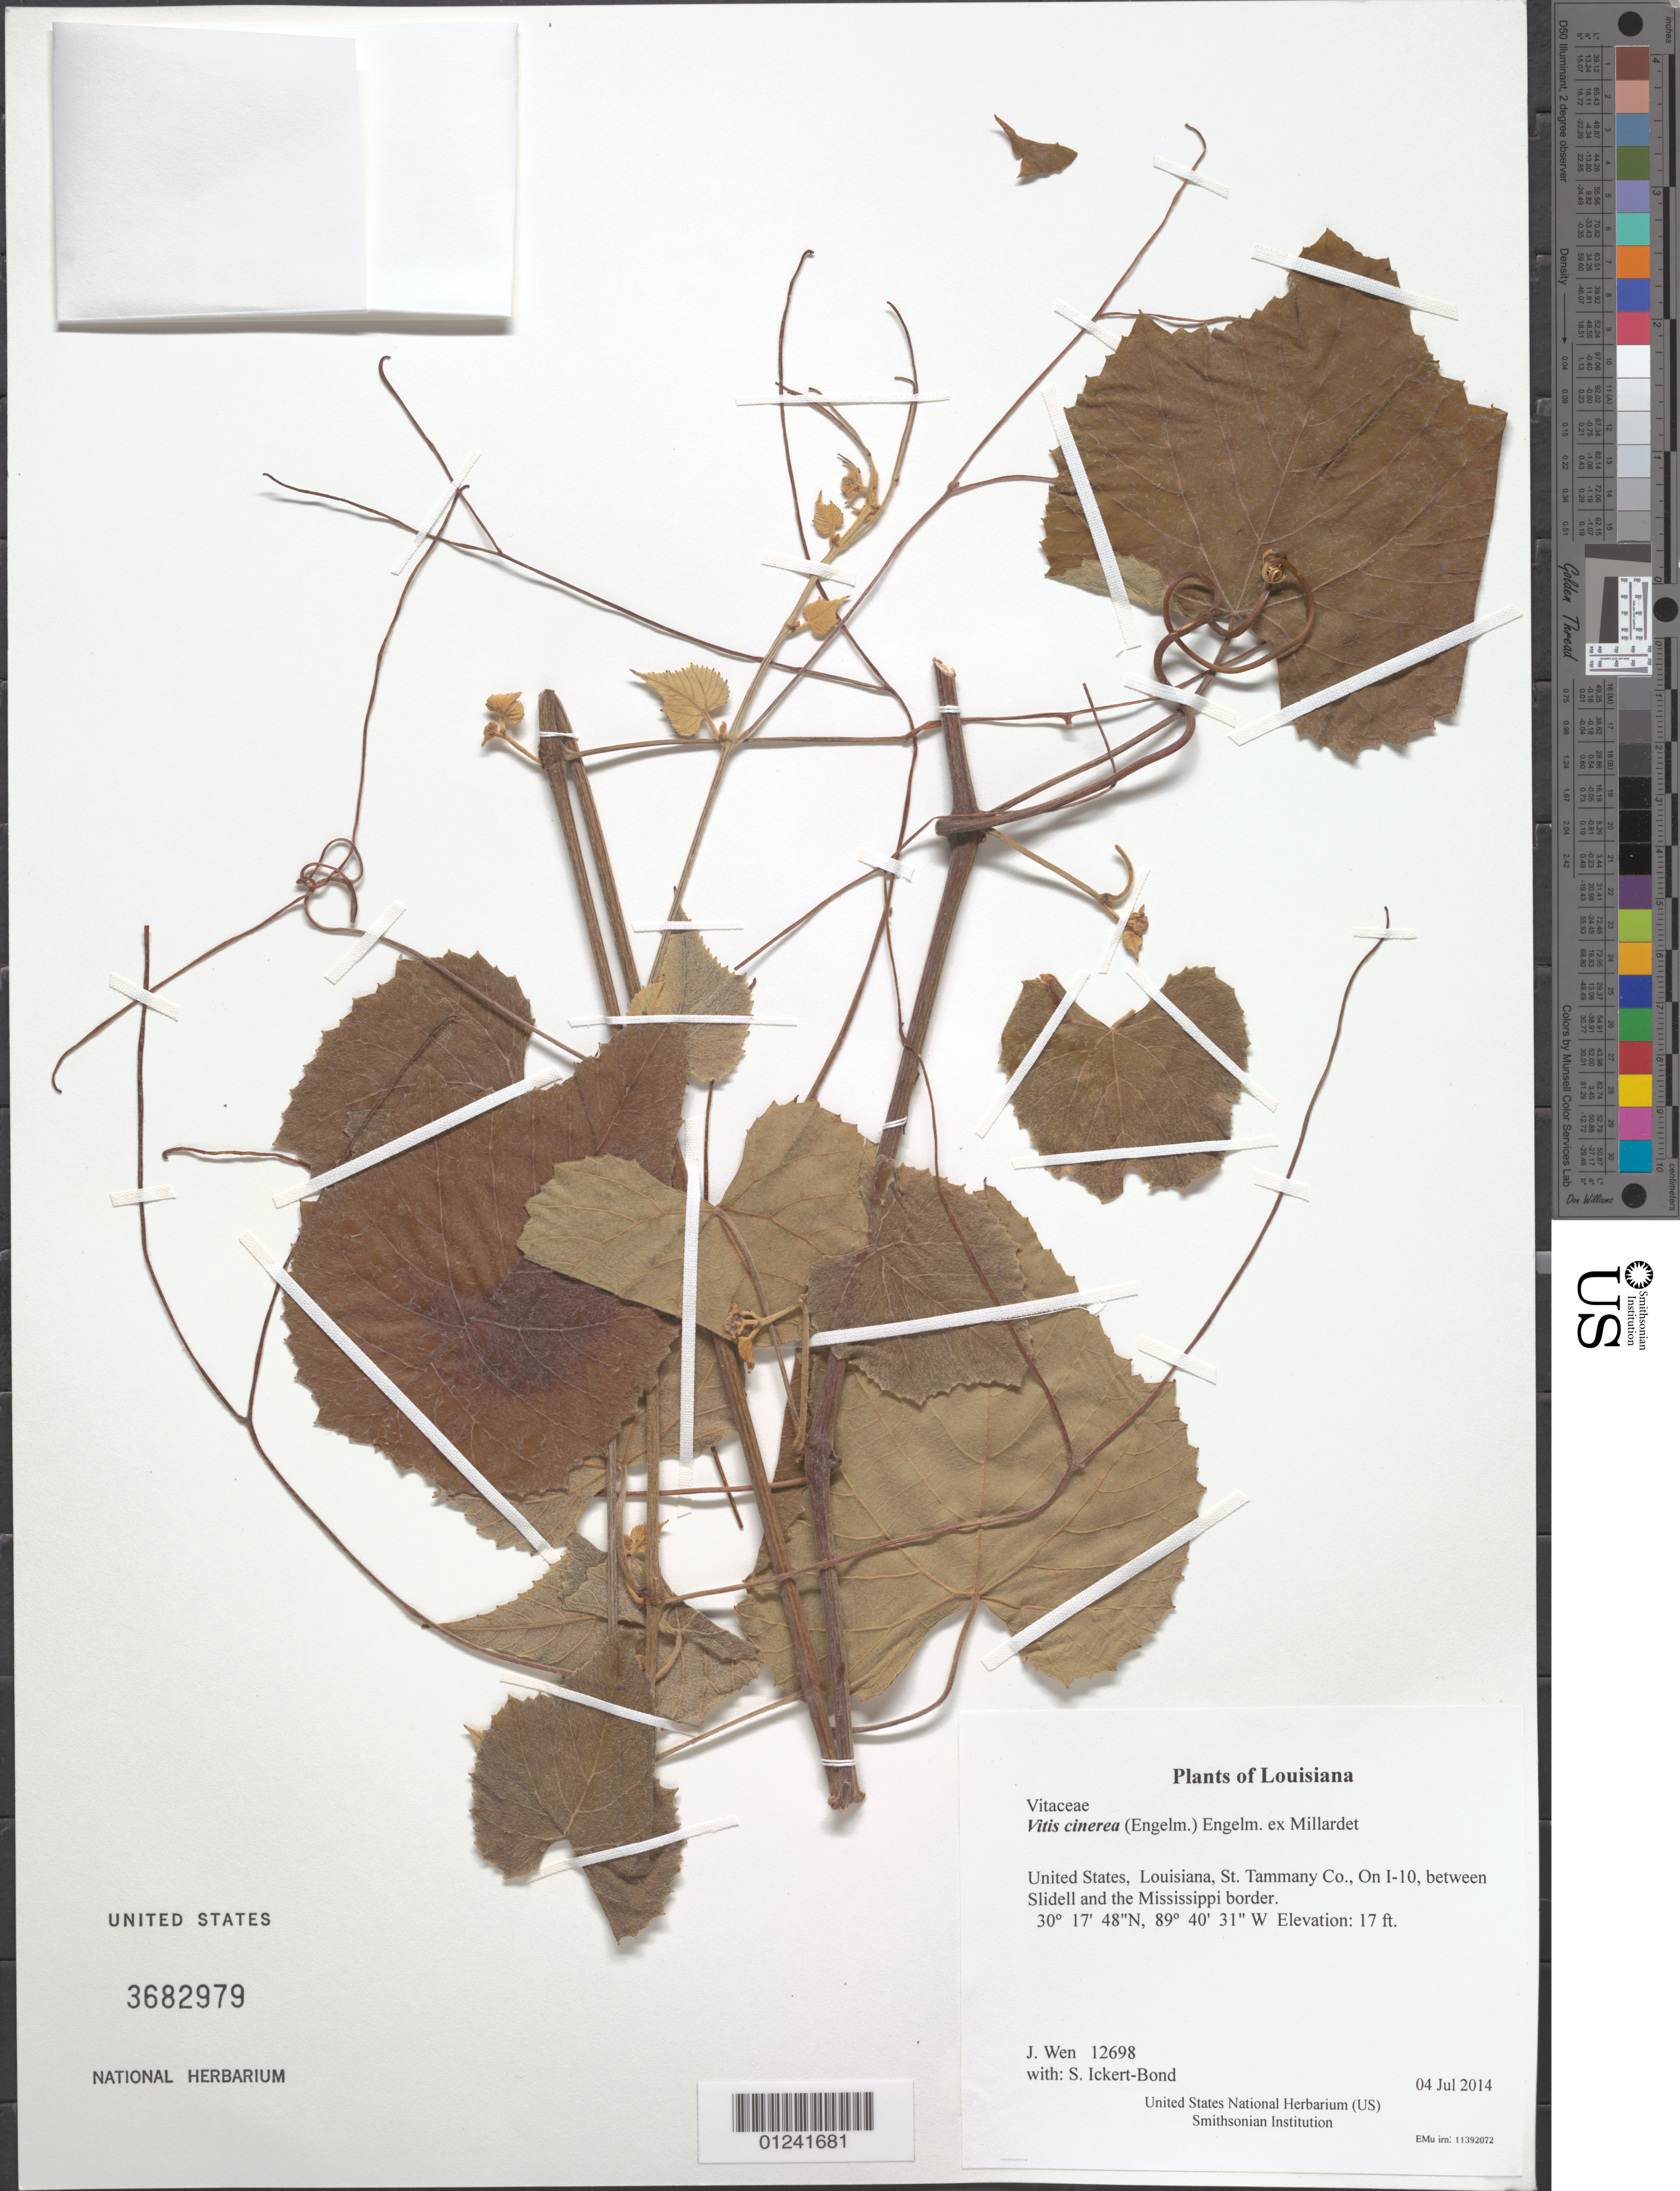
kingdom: Plantae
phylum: Tracheophyta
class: Magnoliopsida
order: Vitales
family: Vitaceae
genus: Vitis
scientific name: Vitis cinerea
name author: (Engelm.) Millardet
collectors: J. Wen & S. Ickert-Bond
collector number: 12698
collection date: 2014-07-04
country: United States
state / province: Louisiana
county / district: St. Tammany Co.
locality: On I-10, between Slidell and the Mississippi border.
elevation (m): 5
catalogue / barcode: US 3682979